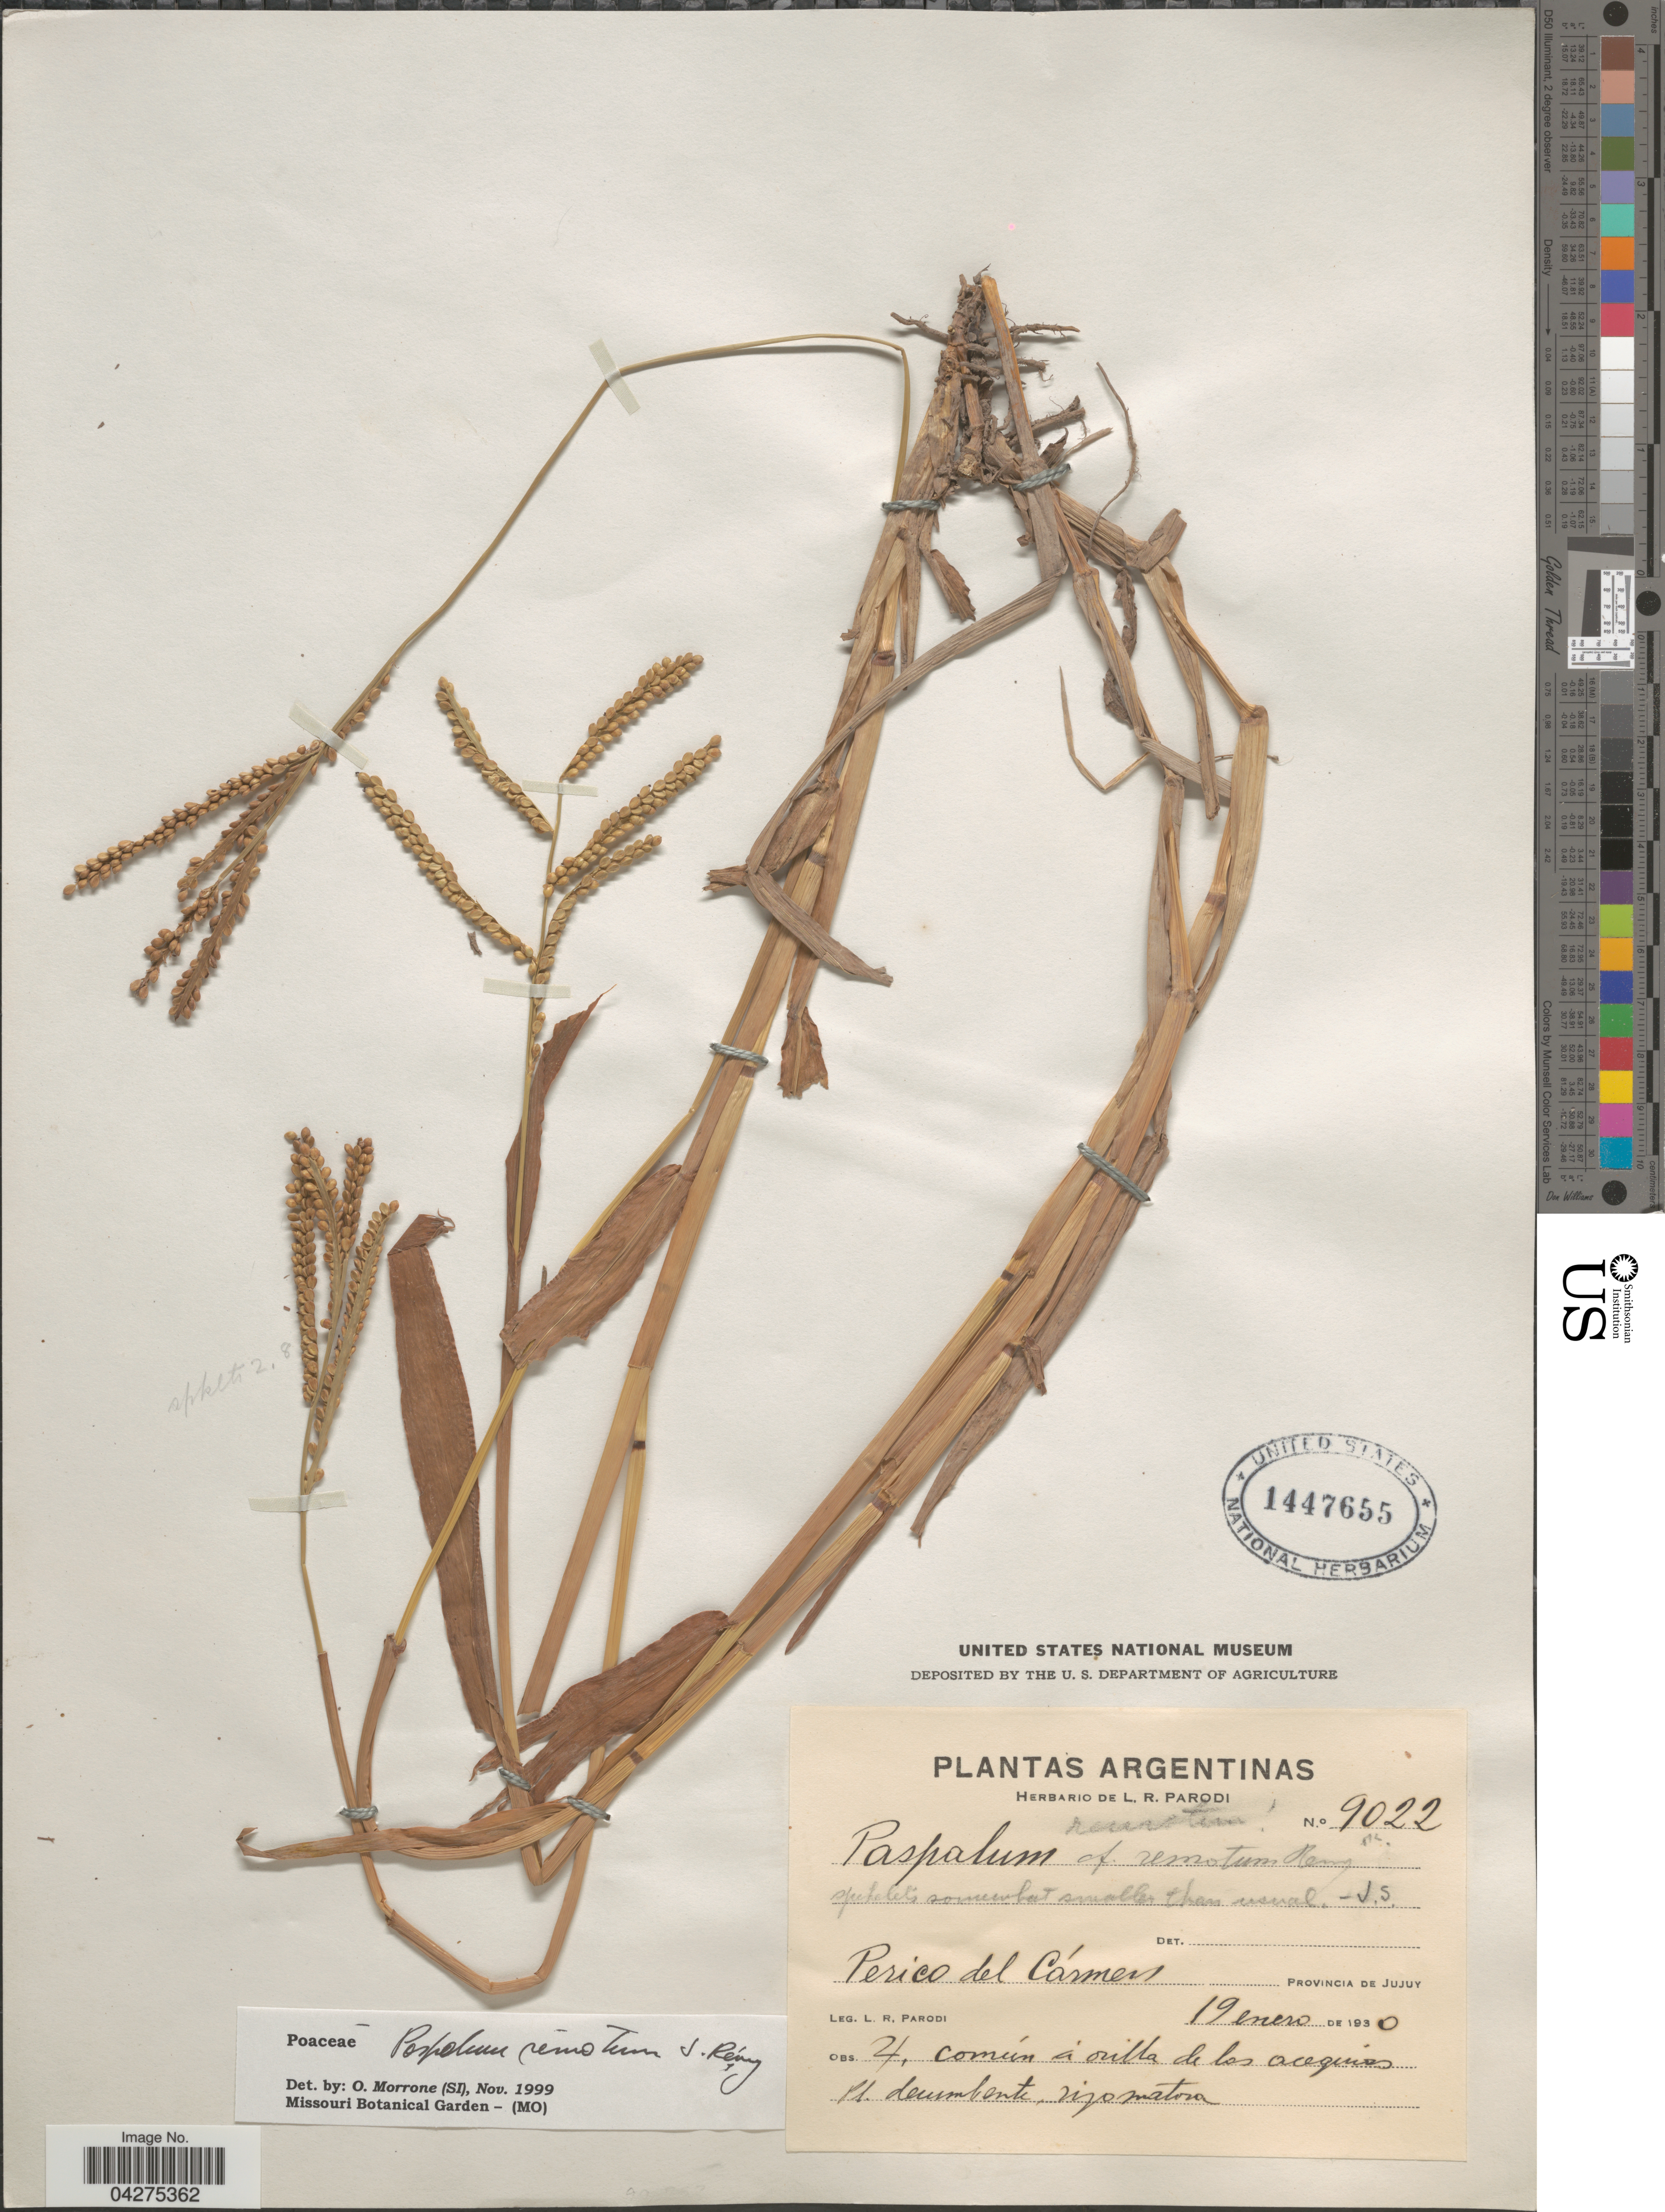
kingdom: Plantae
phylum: Tracheophyta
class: Liliopsida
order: Poales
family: Poaceae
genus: Paspalum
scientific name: Paspalum remotum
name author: J. Rémy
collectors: L. R. Parodi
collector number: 9022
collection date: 1930-01-19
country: Argentina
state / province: Jujuy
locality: Perico del Cármen.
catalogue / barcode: US 1447655